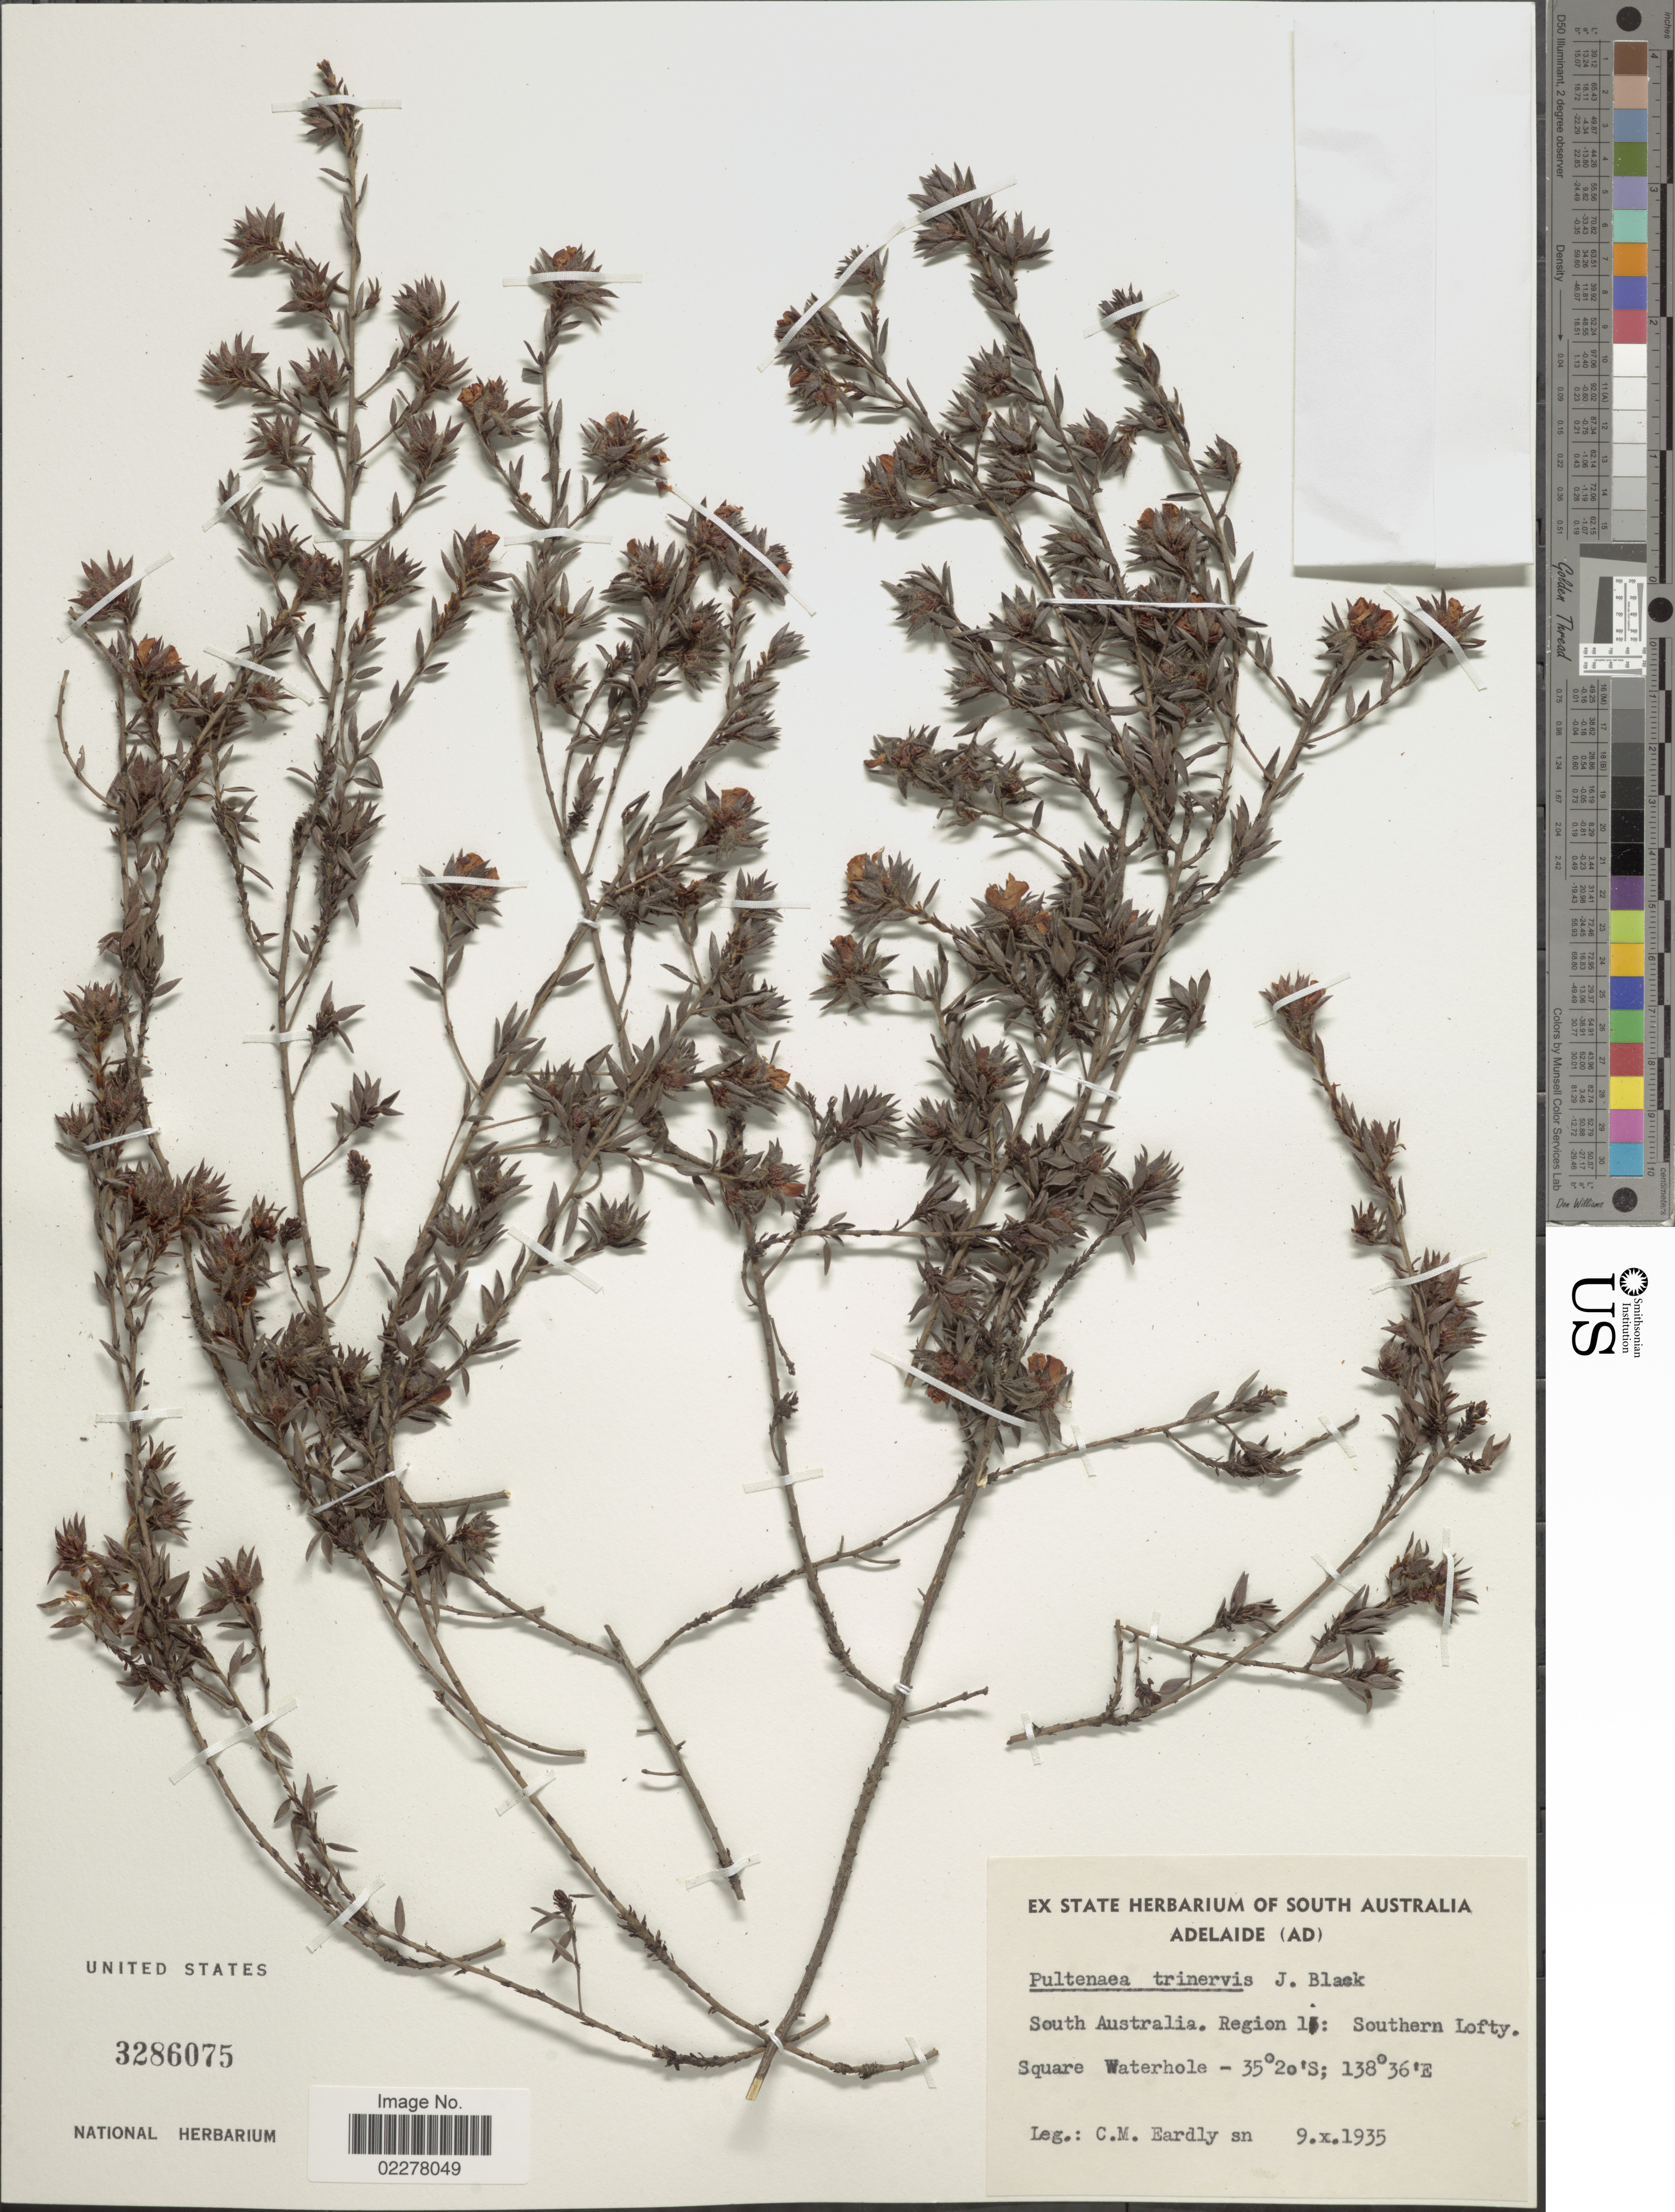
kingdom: Plantae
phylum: Tracheophyta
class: Magnoliopsida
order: Fabales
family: Fabaceae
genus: Pultenaea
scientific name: Pultenaea trinervis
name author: J.M. Black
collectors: C. Eardley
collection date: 1935-10-09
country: Australia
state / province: South Australia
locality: Region 11: Southern Lofty. Square Waterhole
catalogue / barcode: US 3286075